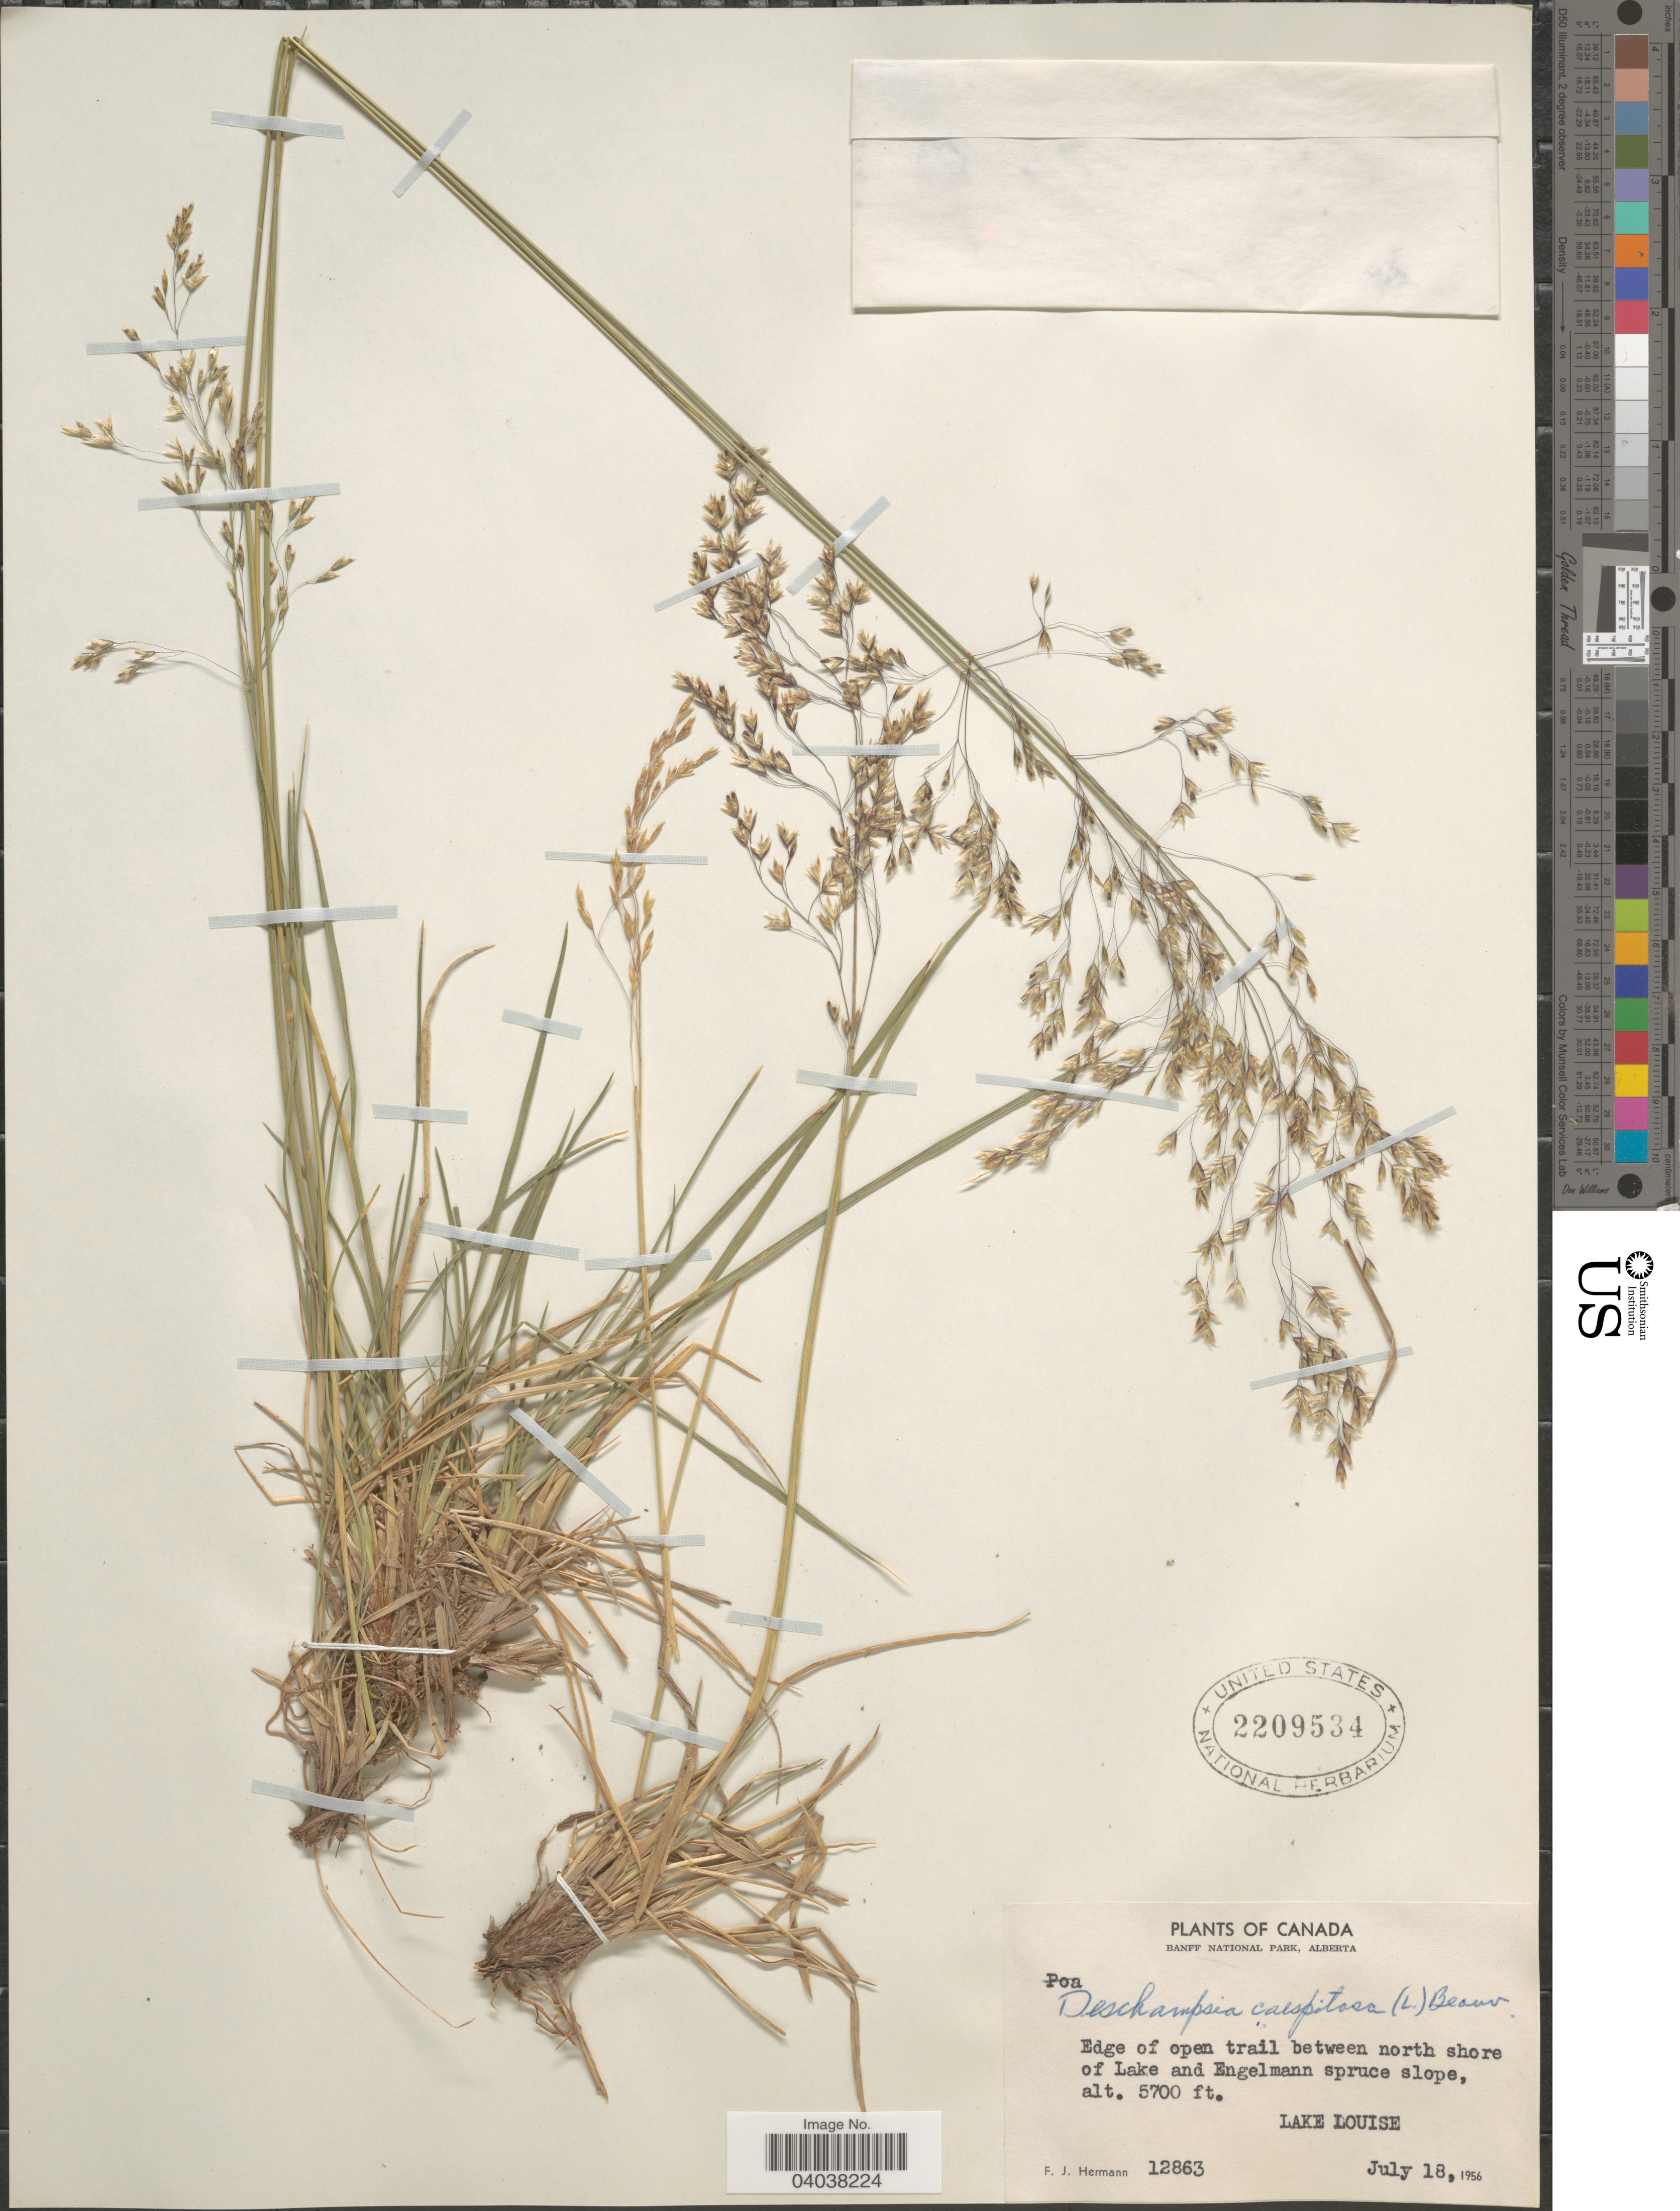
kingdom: Plantae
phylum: Tracheophyta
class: Liliopsida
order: Poales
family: Poaceae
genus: Deschampsia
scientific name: Deschampsia cespitosa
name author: (L.) P. Beauv.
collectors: F. J. Hermann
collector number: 12863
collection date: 1956-07-18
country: Canada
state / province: British Columbia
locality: Banff National Park. Between north shore of Lake and Engelmann spruce slope, Lake Louise.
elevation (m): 1737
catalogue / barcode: US 2209534